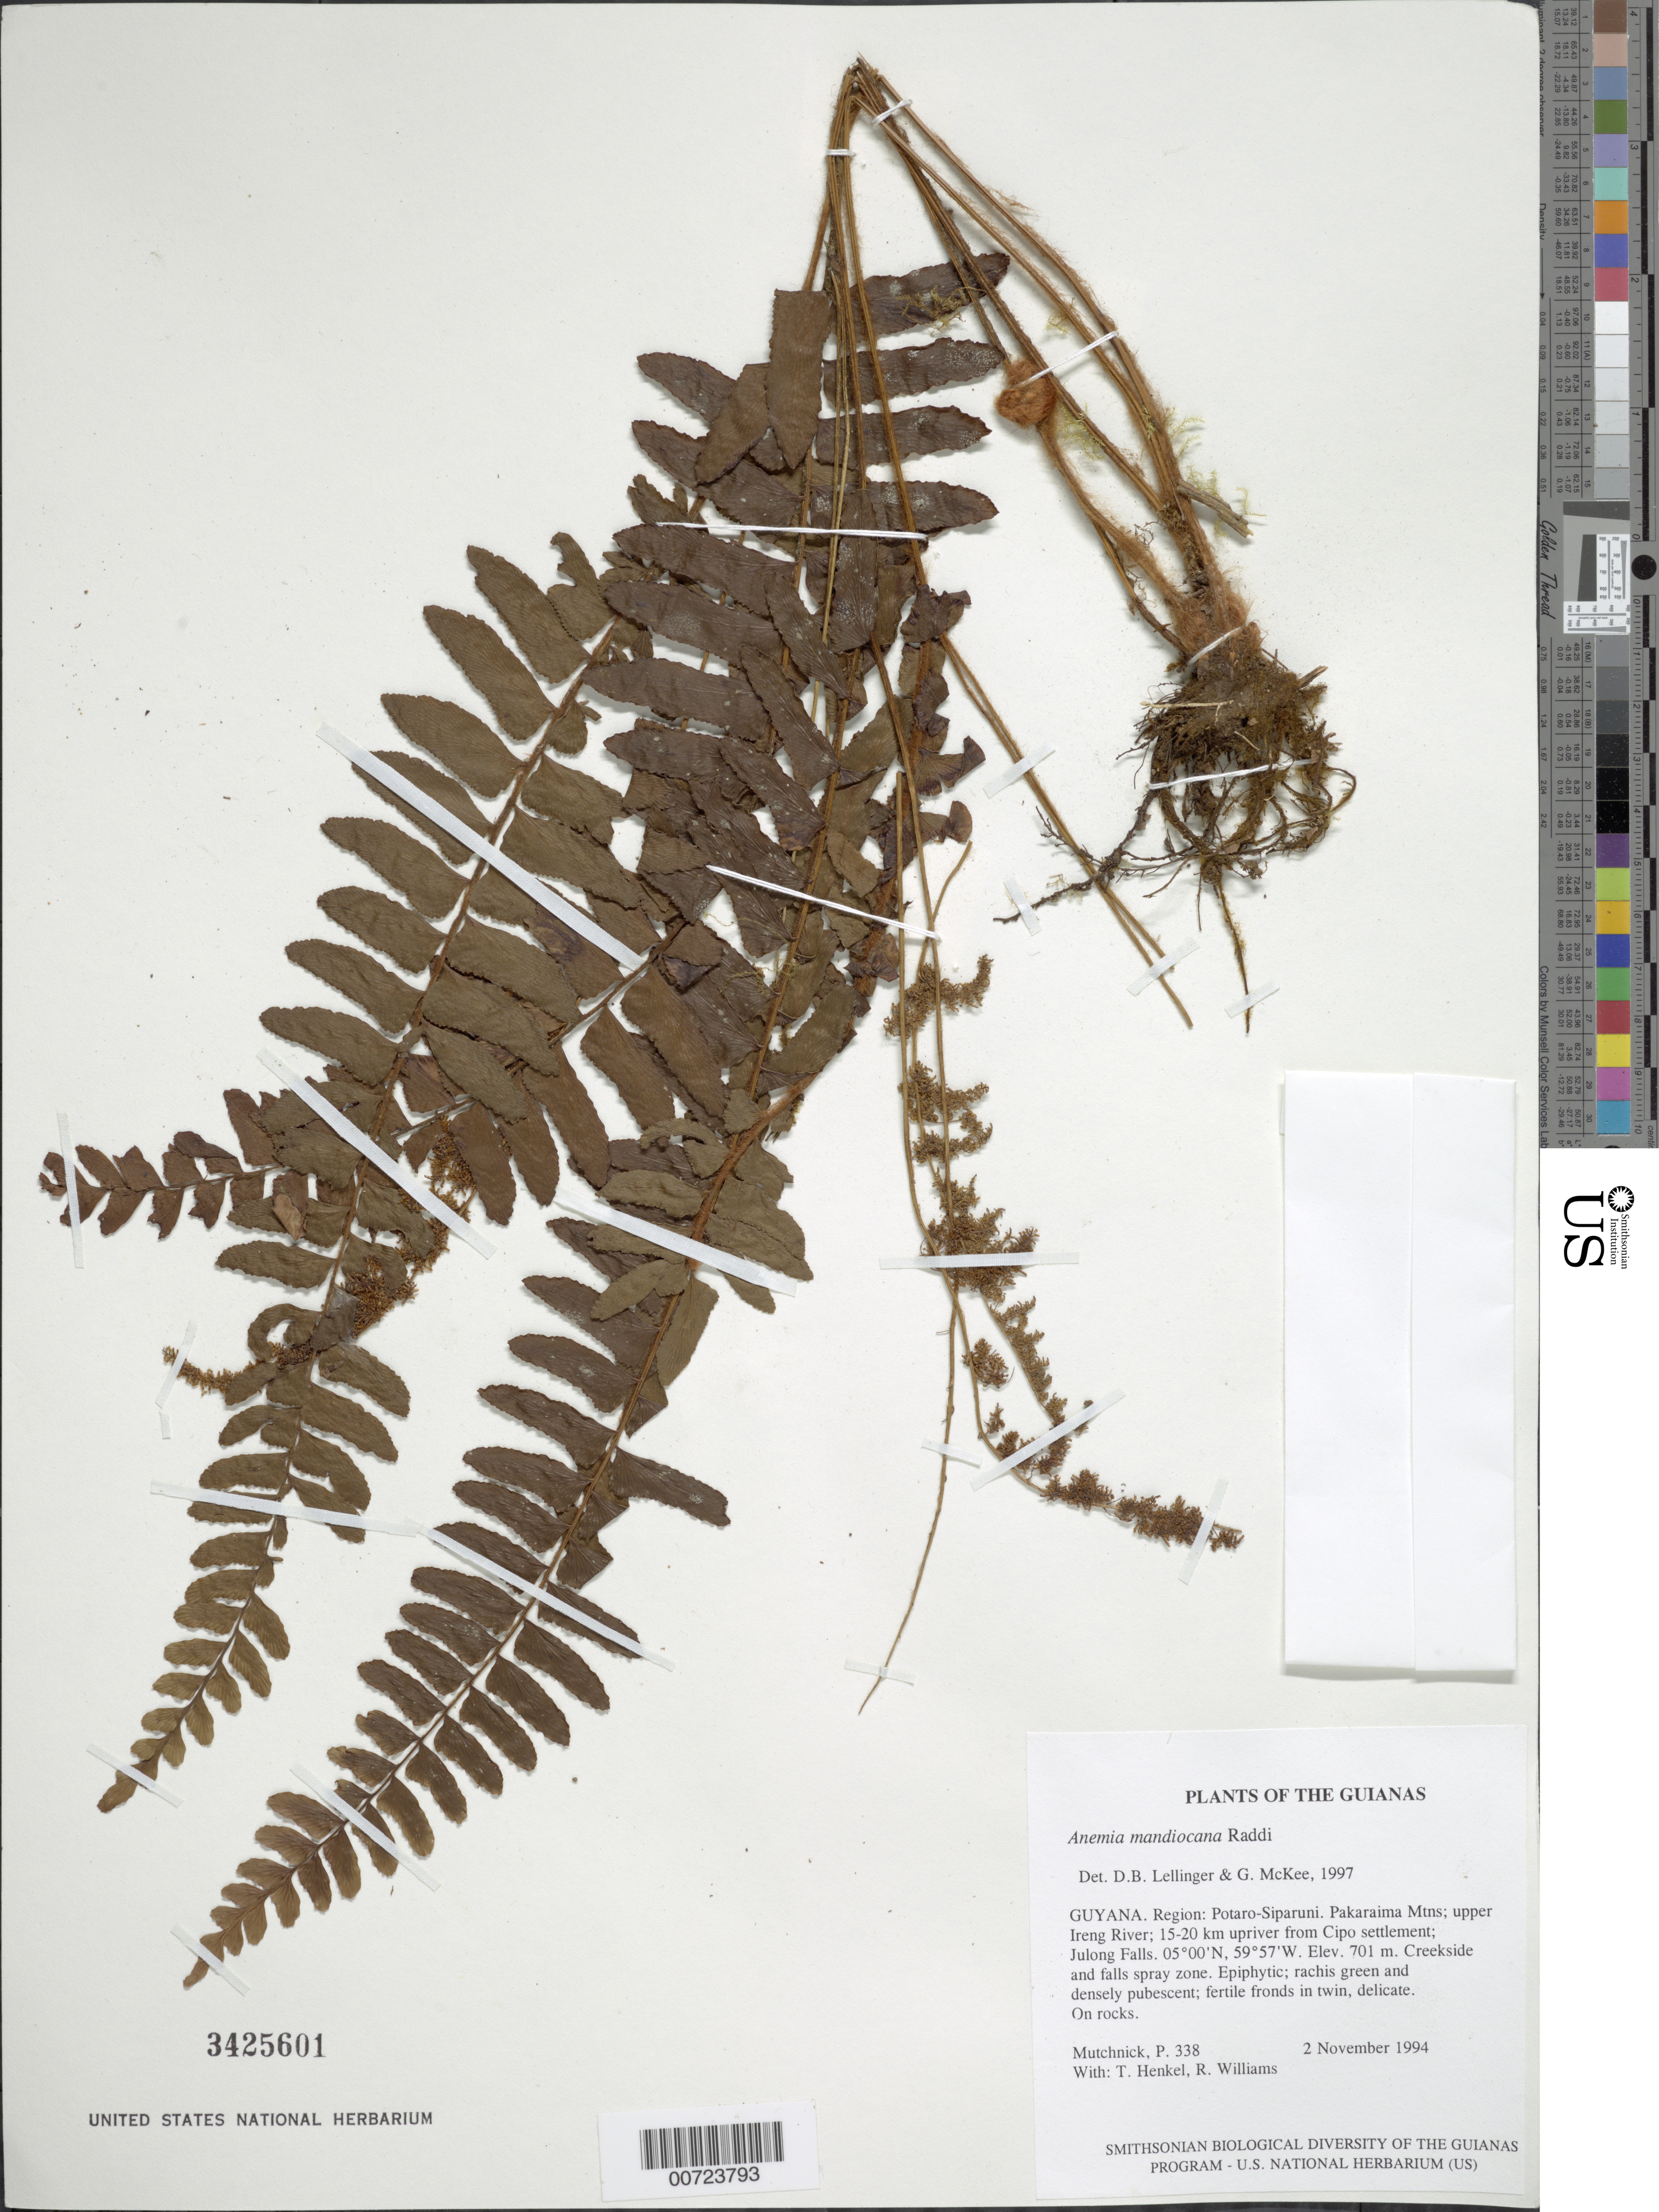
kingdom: Plantae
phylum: Tracheophyta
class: Polypodiopsida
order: Schizaeales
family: Anemiaceae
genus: Anemia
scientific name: Anemia mandioccana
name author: Raddi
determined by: Lellinger, D. B.; McKee, G. S.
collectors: P. Mutchnick, T. Henkel & R. Williams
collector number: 338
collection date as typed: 2 November 1994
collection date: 1994-11-02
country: Guyana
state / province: Potaro-Siparuni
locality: Pakaraima Mtns; upper Ireng River; 15-20 km upriver from Cipo settlement; Julong Falls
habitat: Creekside and falls spray zone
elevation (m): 701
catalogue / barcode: US 3425601